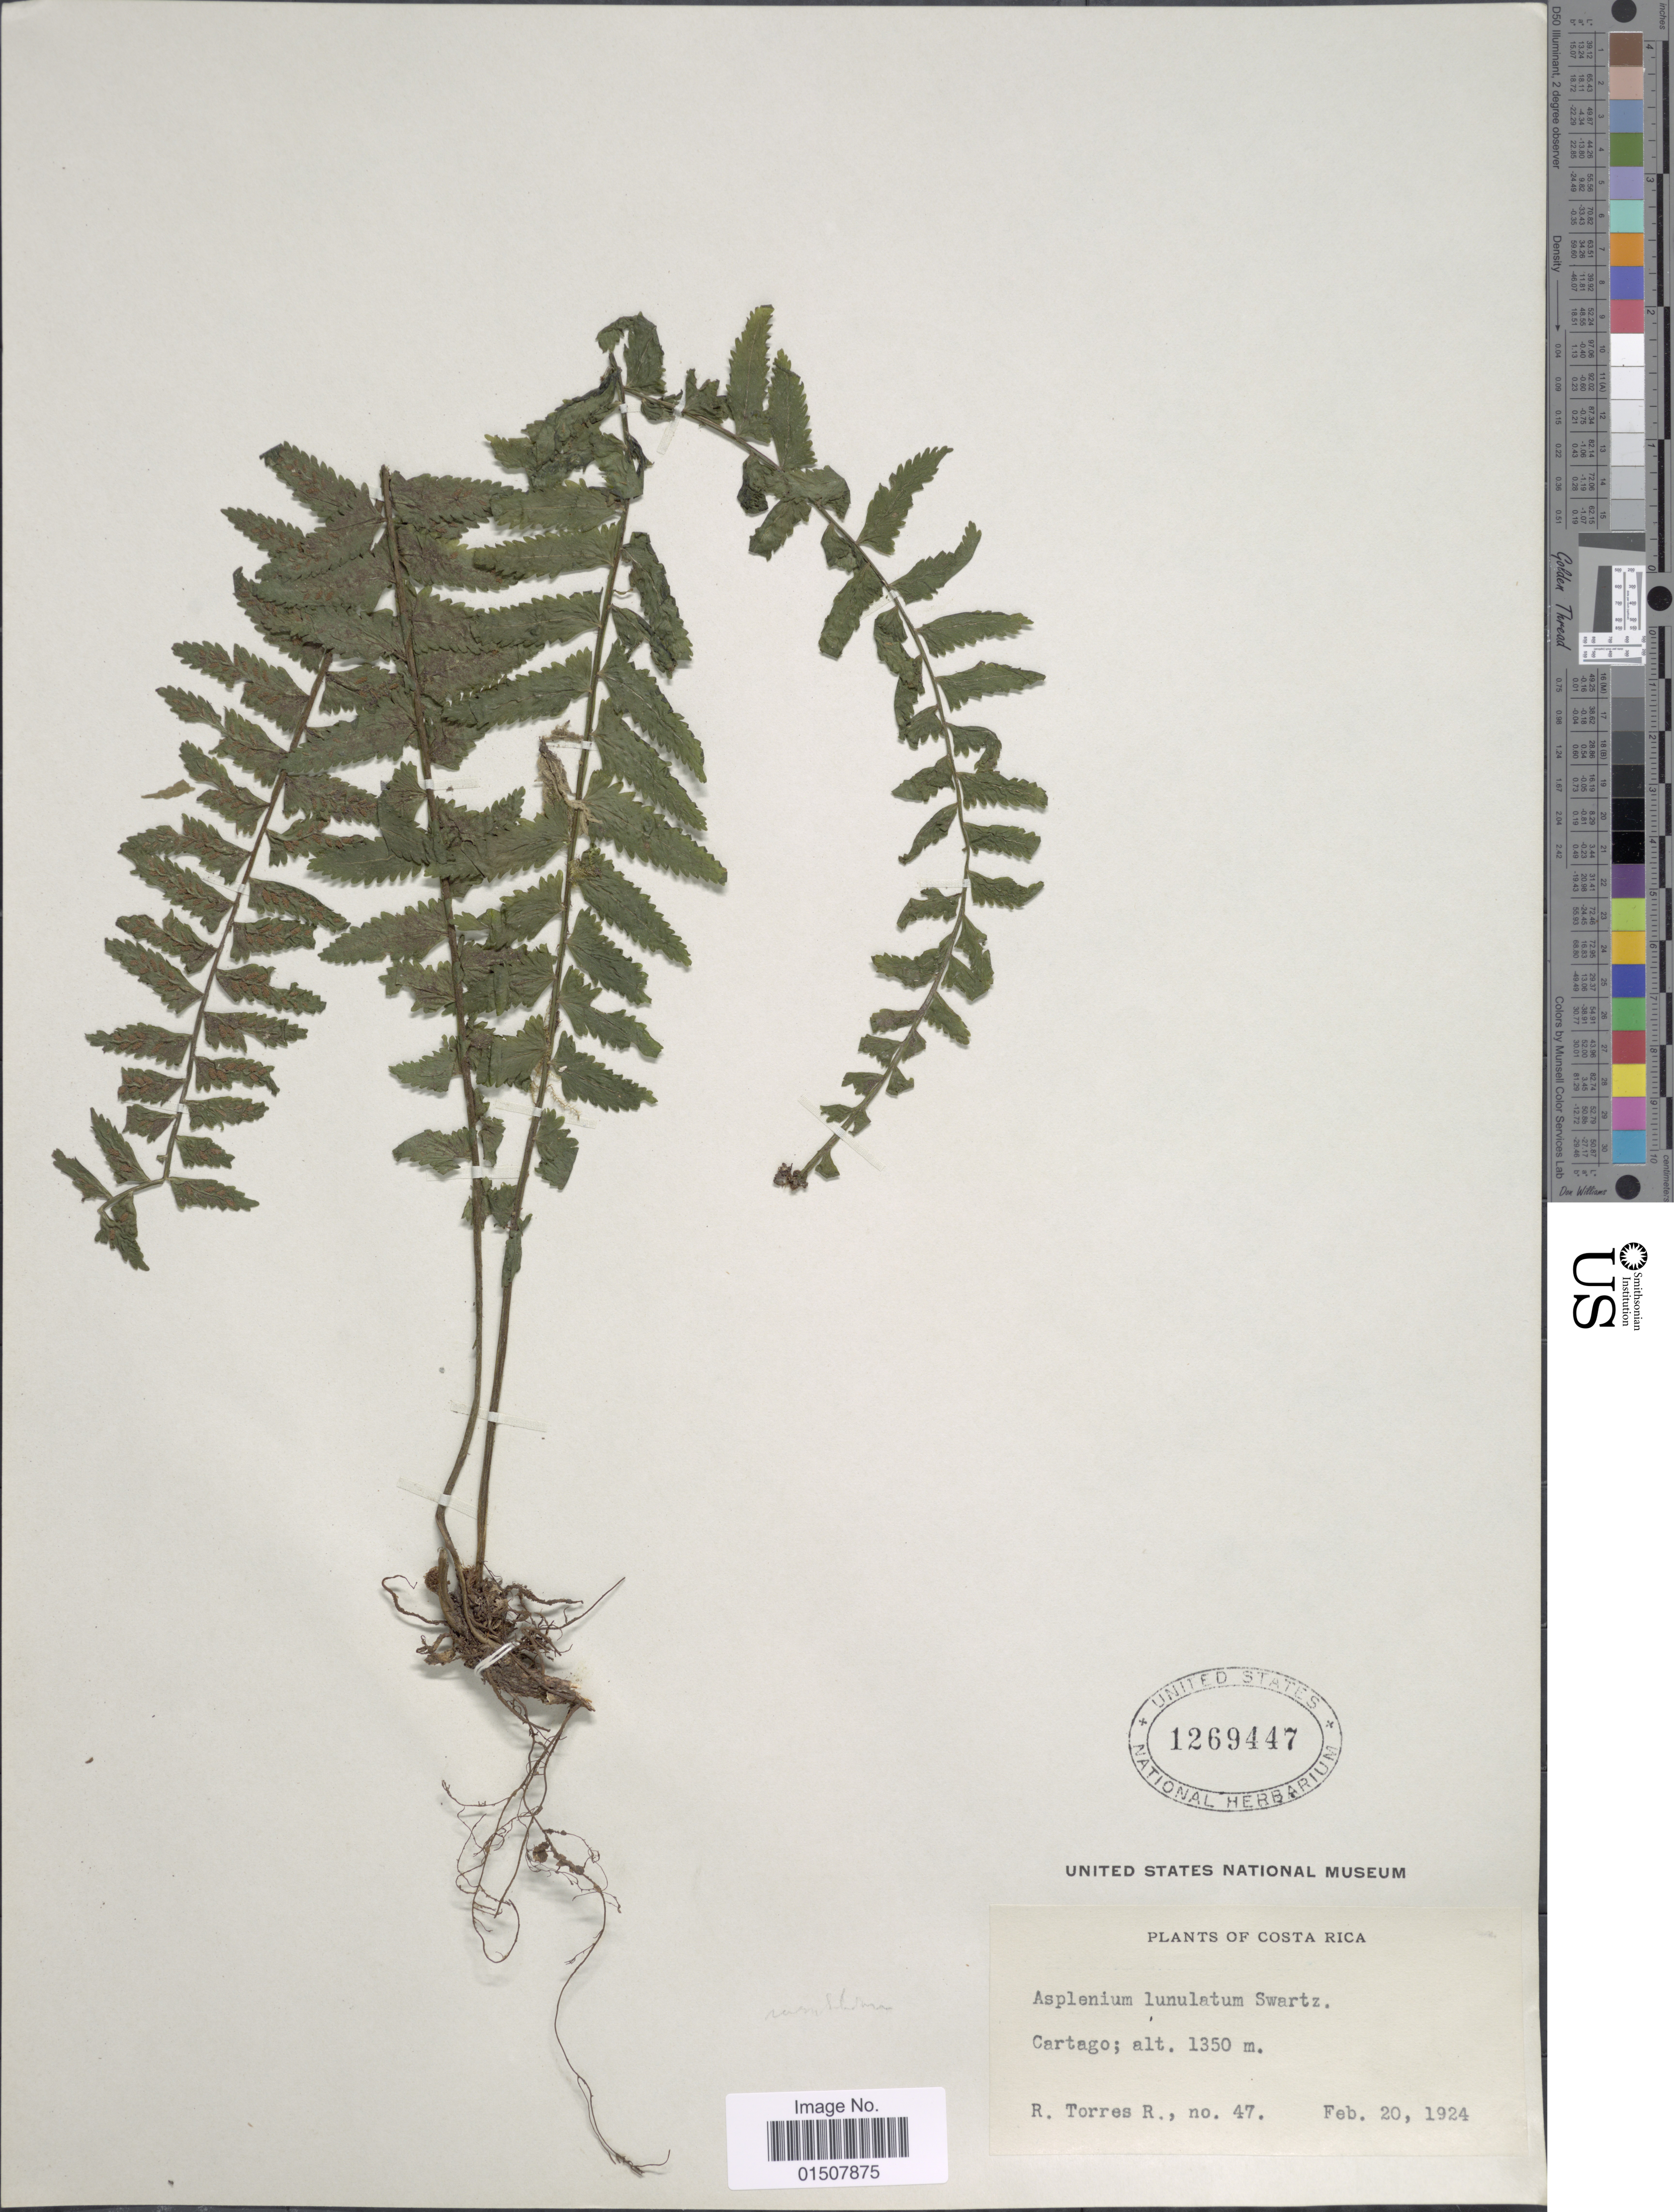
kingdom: Plantae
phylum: Tracheophyta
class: Polypodiopsida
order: Polypodiales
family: Aspleniaceae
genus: Asplenium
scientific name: Asplenium rosenstockianum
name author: Brade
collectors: R. Torres R.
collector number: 47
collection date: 1924-02-20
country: Costa Rica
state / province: Cartago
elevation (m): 1350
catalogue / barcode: US 1269447